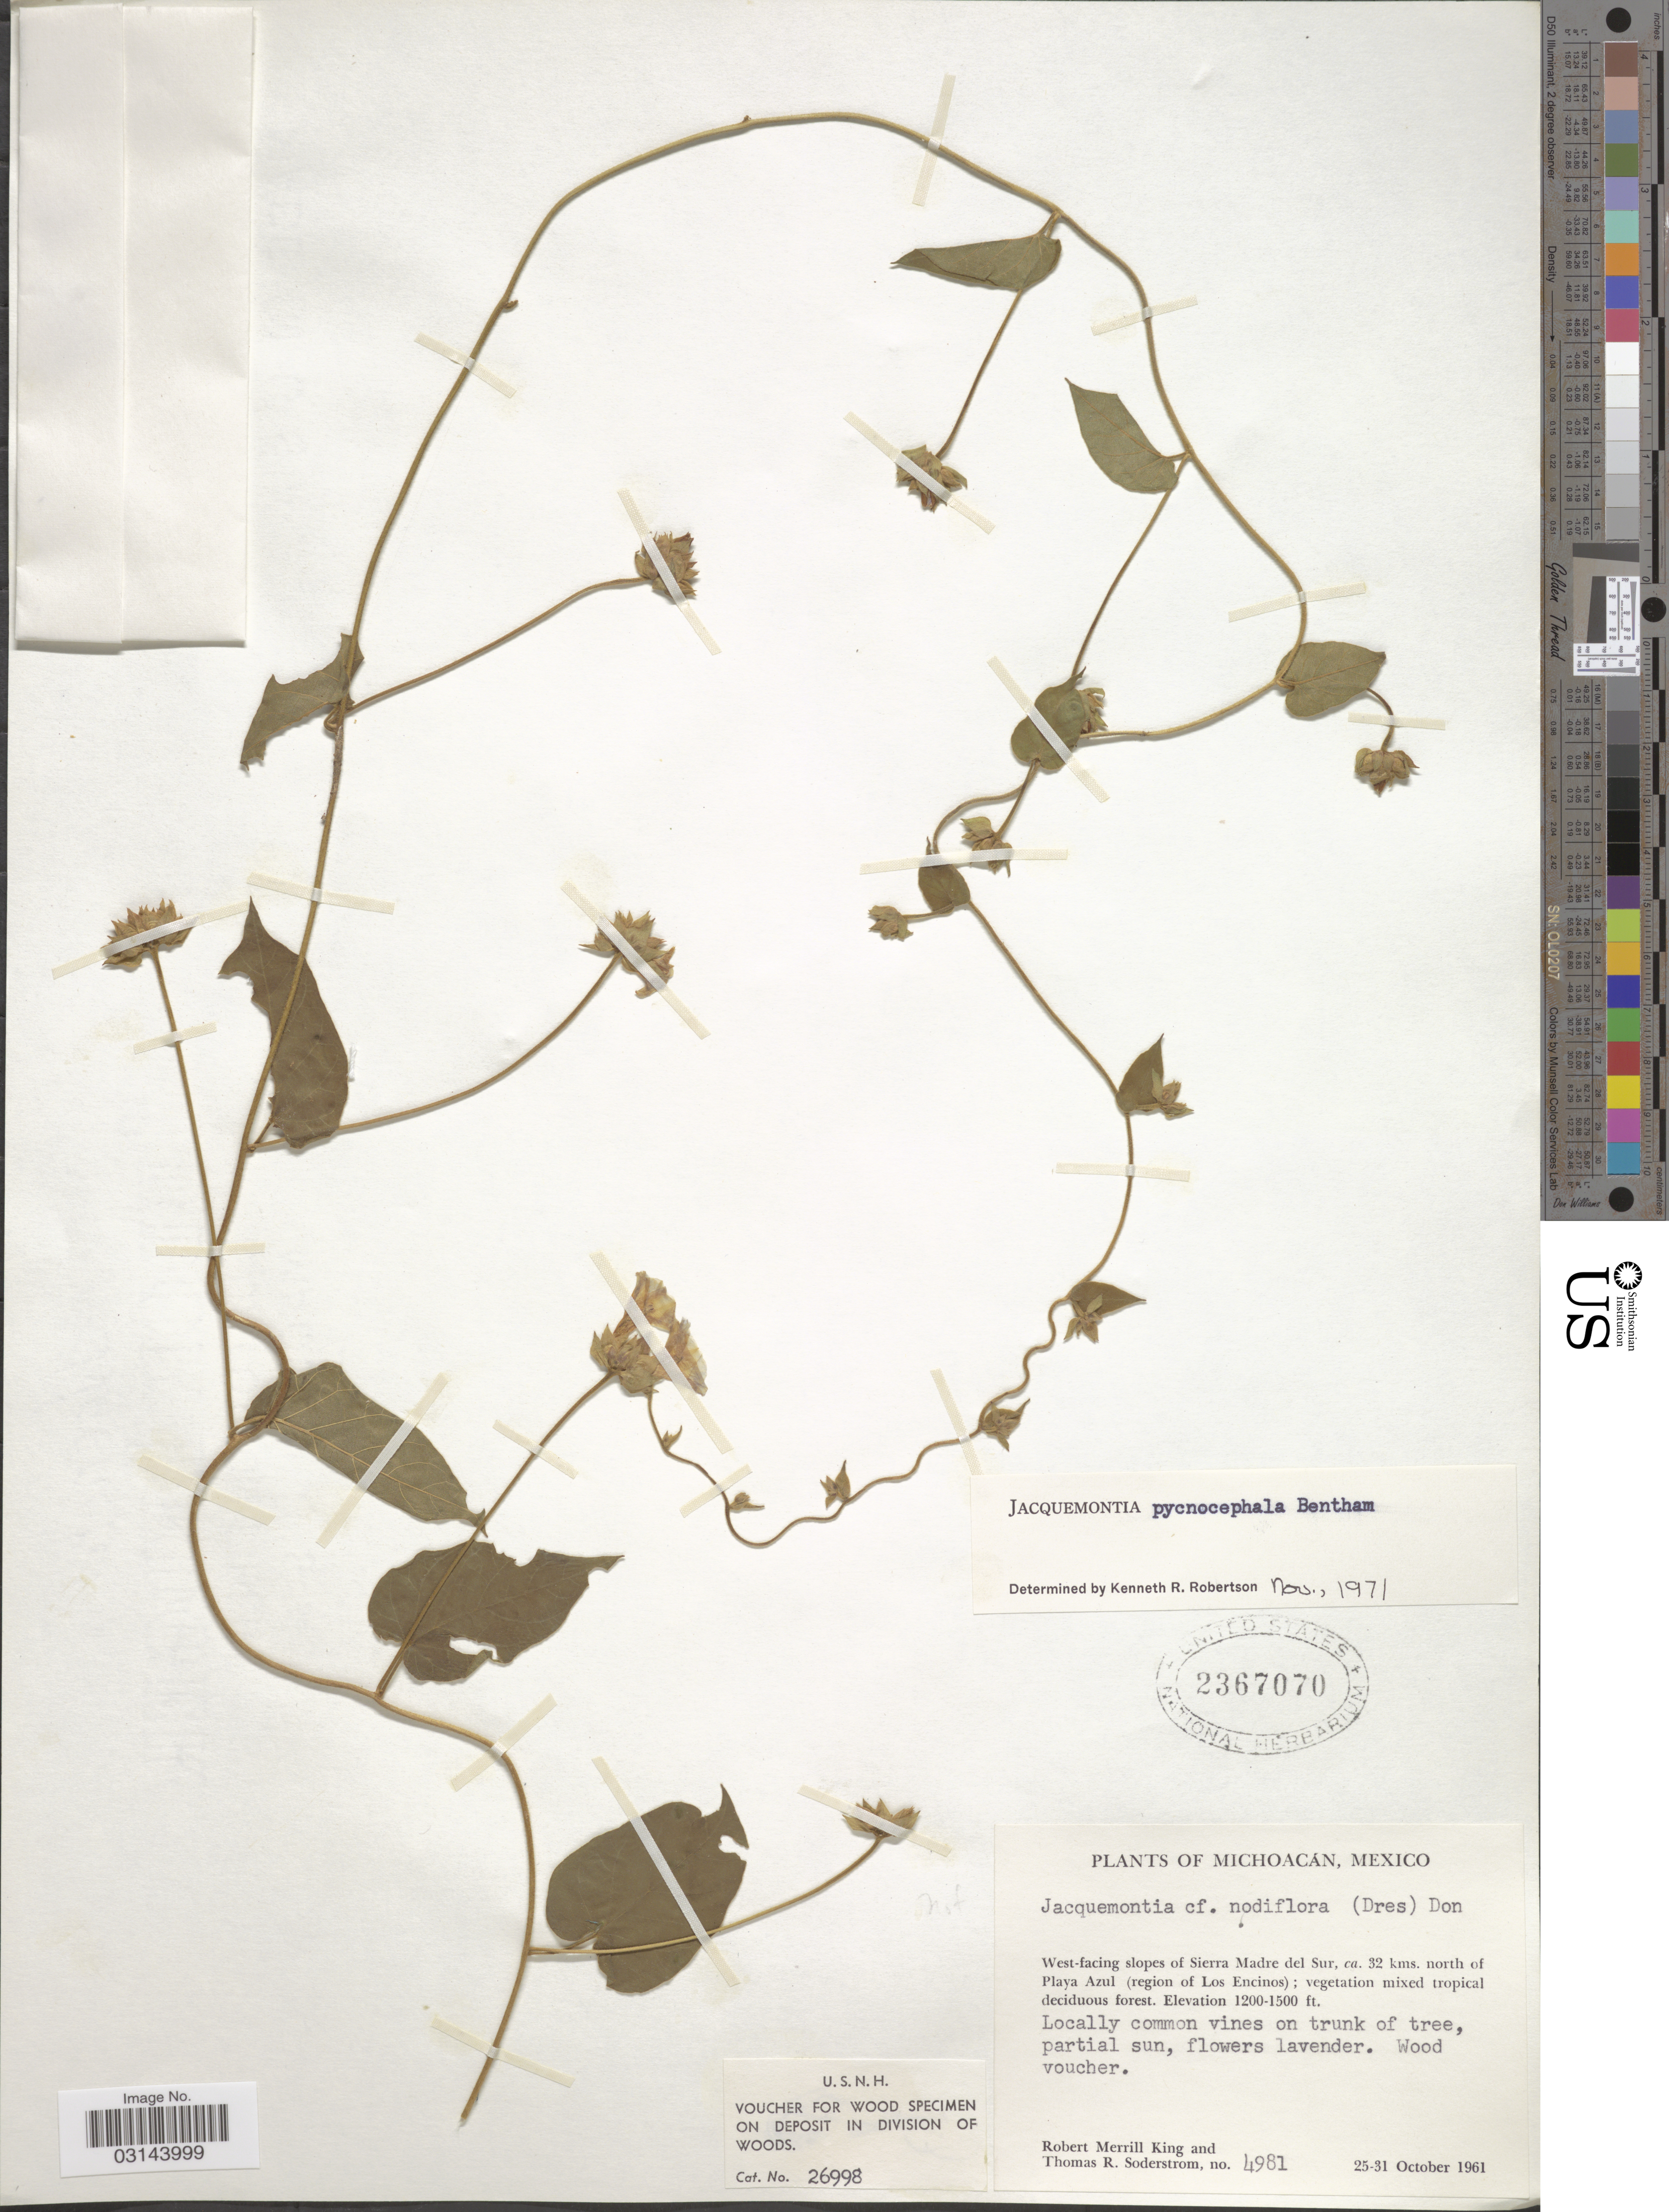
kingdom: Plantae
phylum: Tracheophyta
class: Magnoliopsida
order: Solanales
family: Convolvulaceae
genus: Jacquemontia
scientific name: Jacquemontia pycnocephala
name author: Benth.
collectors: R. M. King & T. R. Soderstrom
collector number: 4981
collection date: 1961-10-25/1961-10-31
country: Mexico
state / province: Michoacán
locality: West-facing slopes of Sierra Madre del Sur, ca. 32 kms. north of Playa Azul (region of Los Encinos).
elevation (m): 366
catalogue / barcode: US 2367070